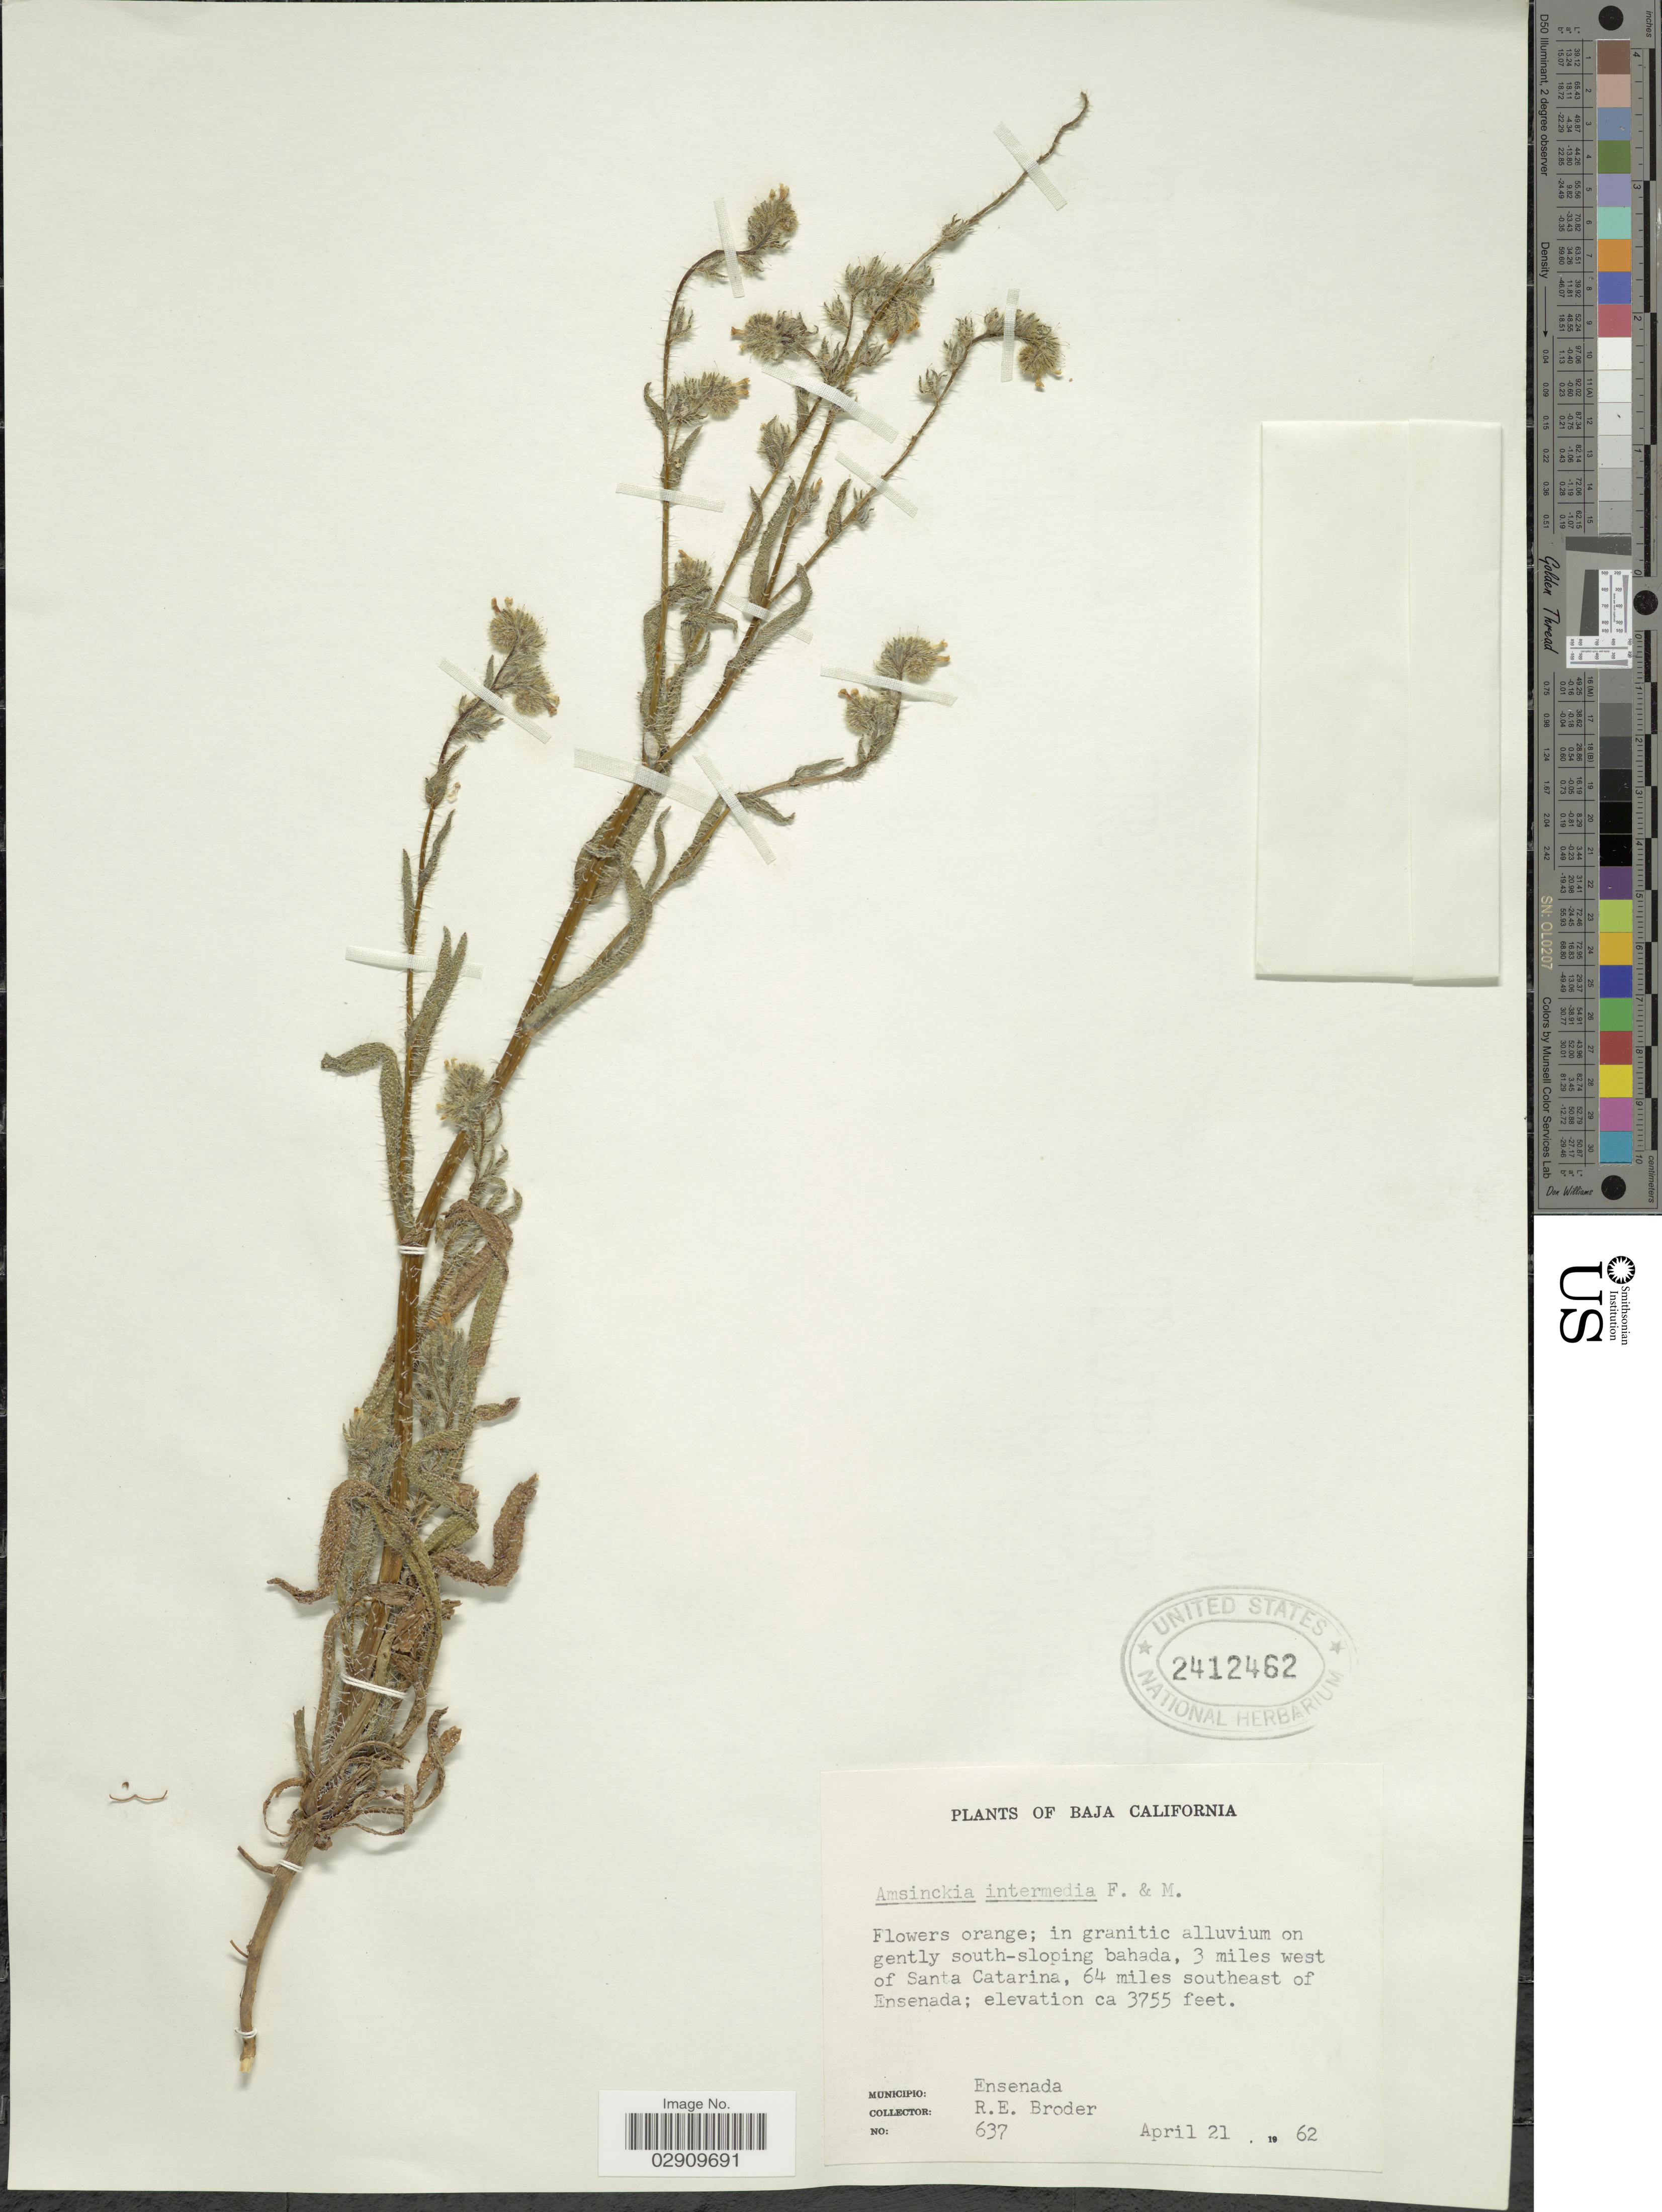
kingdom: Plantae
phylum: Tracheophyta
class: Magnoliopsida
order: Boraginales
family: Boraginaceae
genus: Amsinckia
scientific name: Amsinckia menziesii var. intermedia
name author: (Fisch. & C.A. Mey.) Ganders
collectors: R. Broder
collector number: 637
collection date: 1962-04-21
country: Mexico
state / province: Baja California Norte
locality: In granitic alluvium on gently south-sloping bahada, 3 miles west of Santa Catarina, 64 miles southeast of Ensenada.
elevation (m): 1145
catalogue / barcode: US 2412462